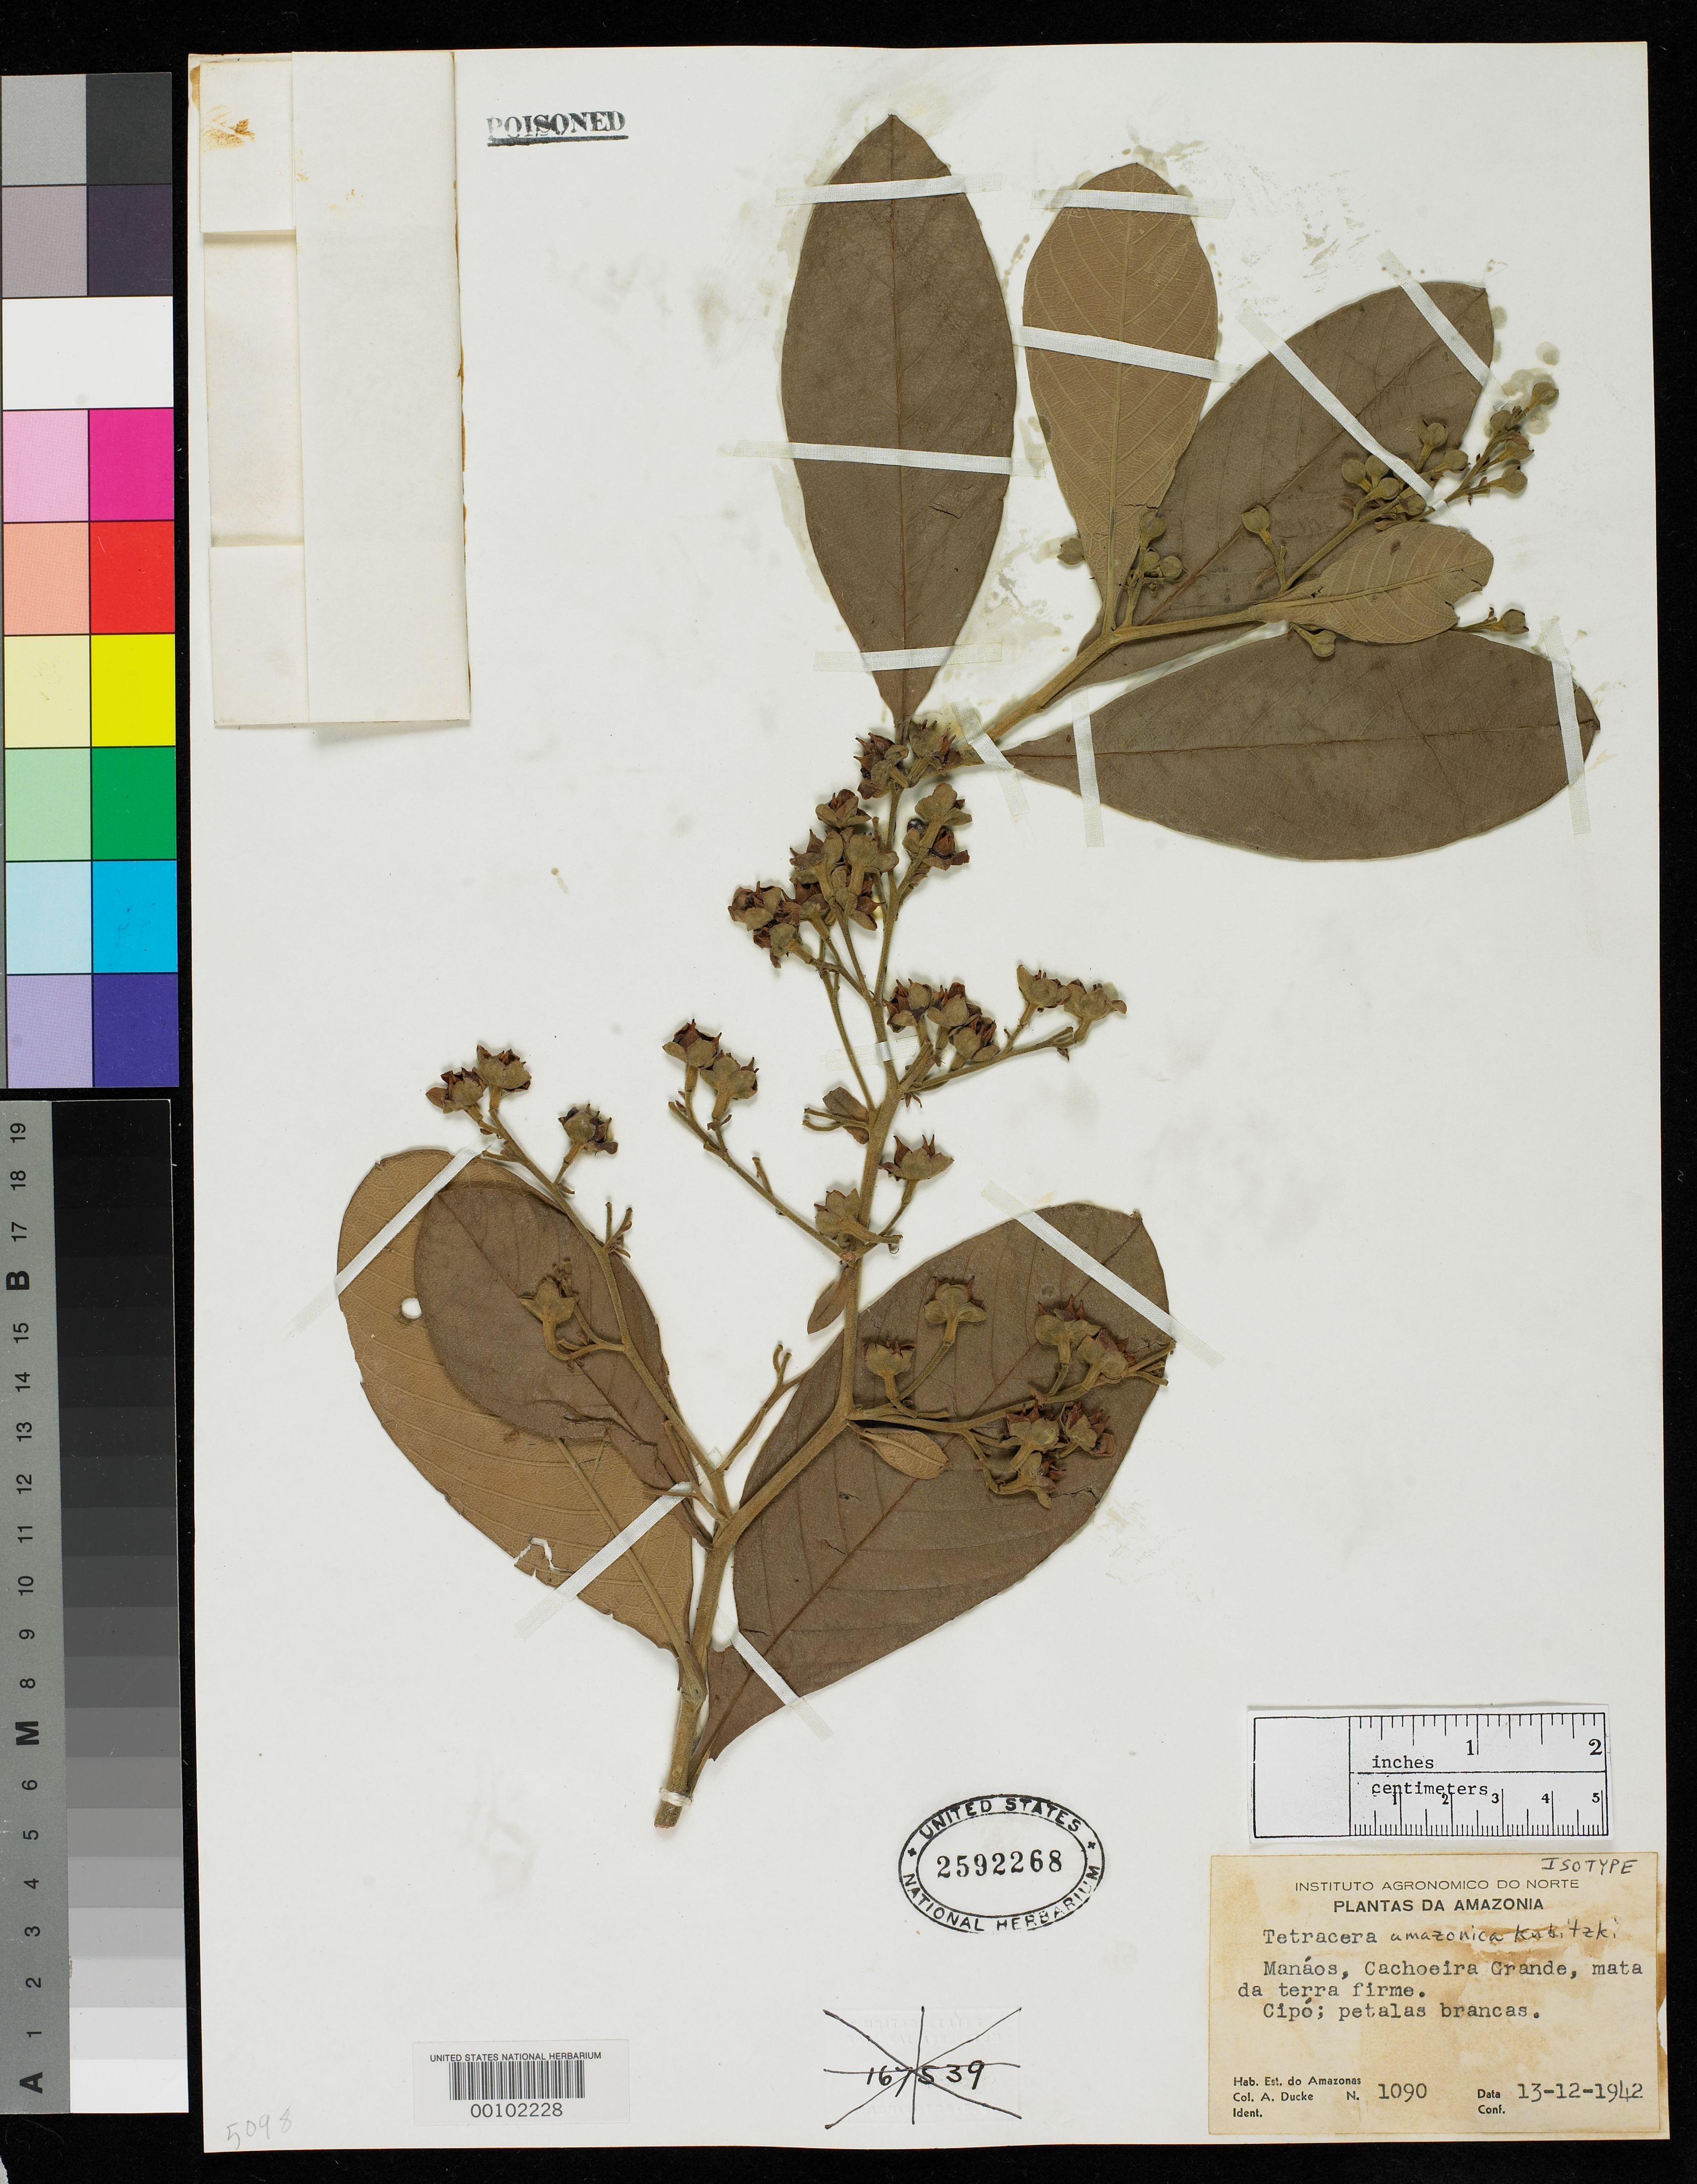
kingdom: Plantae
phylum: Tracheophyta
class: Magnoliopsida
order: Dilleniales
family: Dilleniaceae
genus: Tetracera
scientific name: Tetracera amazonica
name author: Kubitzki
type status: Isotype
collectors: A. Ducke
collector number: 1090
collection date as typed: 13 Dec 1942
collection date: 1942-12-13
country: Brazil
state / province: Amazonas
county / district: Manaus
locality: Cachoeira Grande, Manaus.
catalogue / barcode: US 2592268